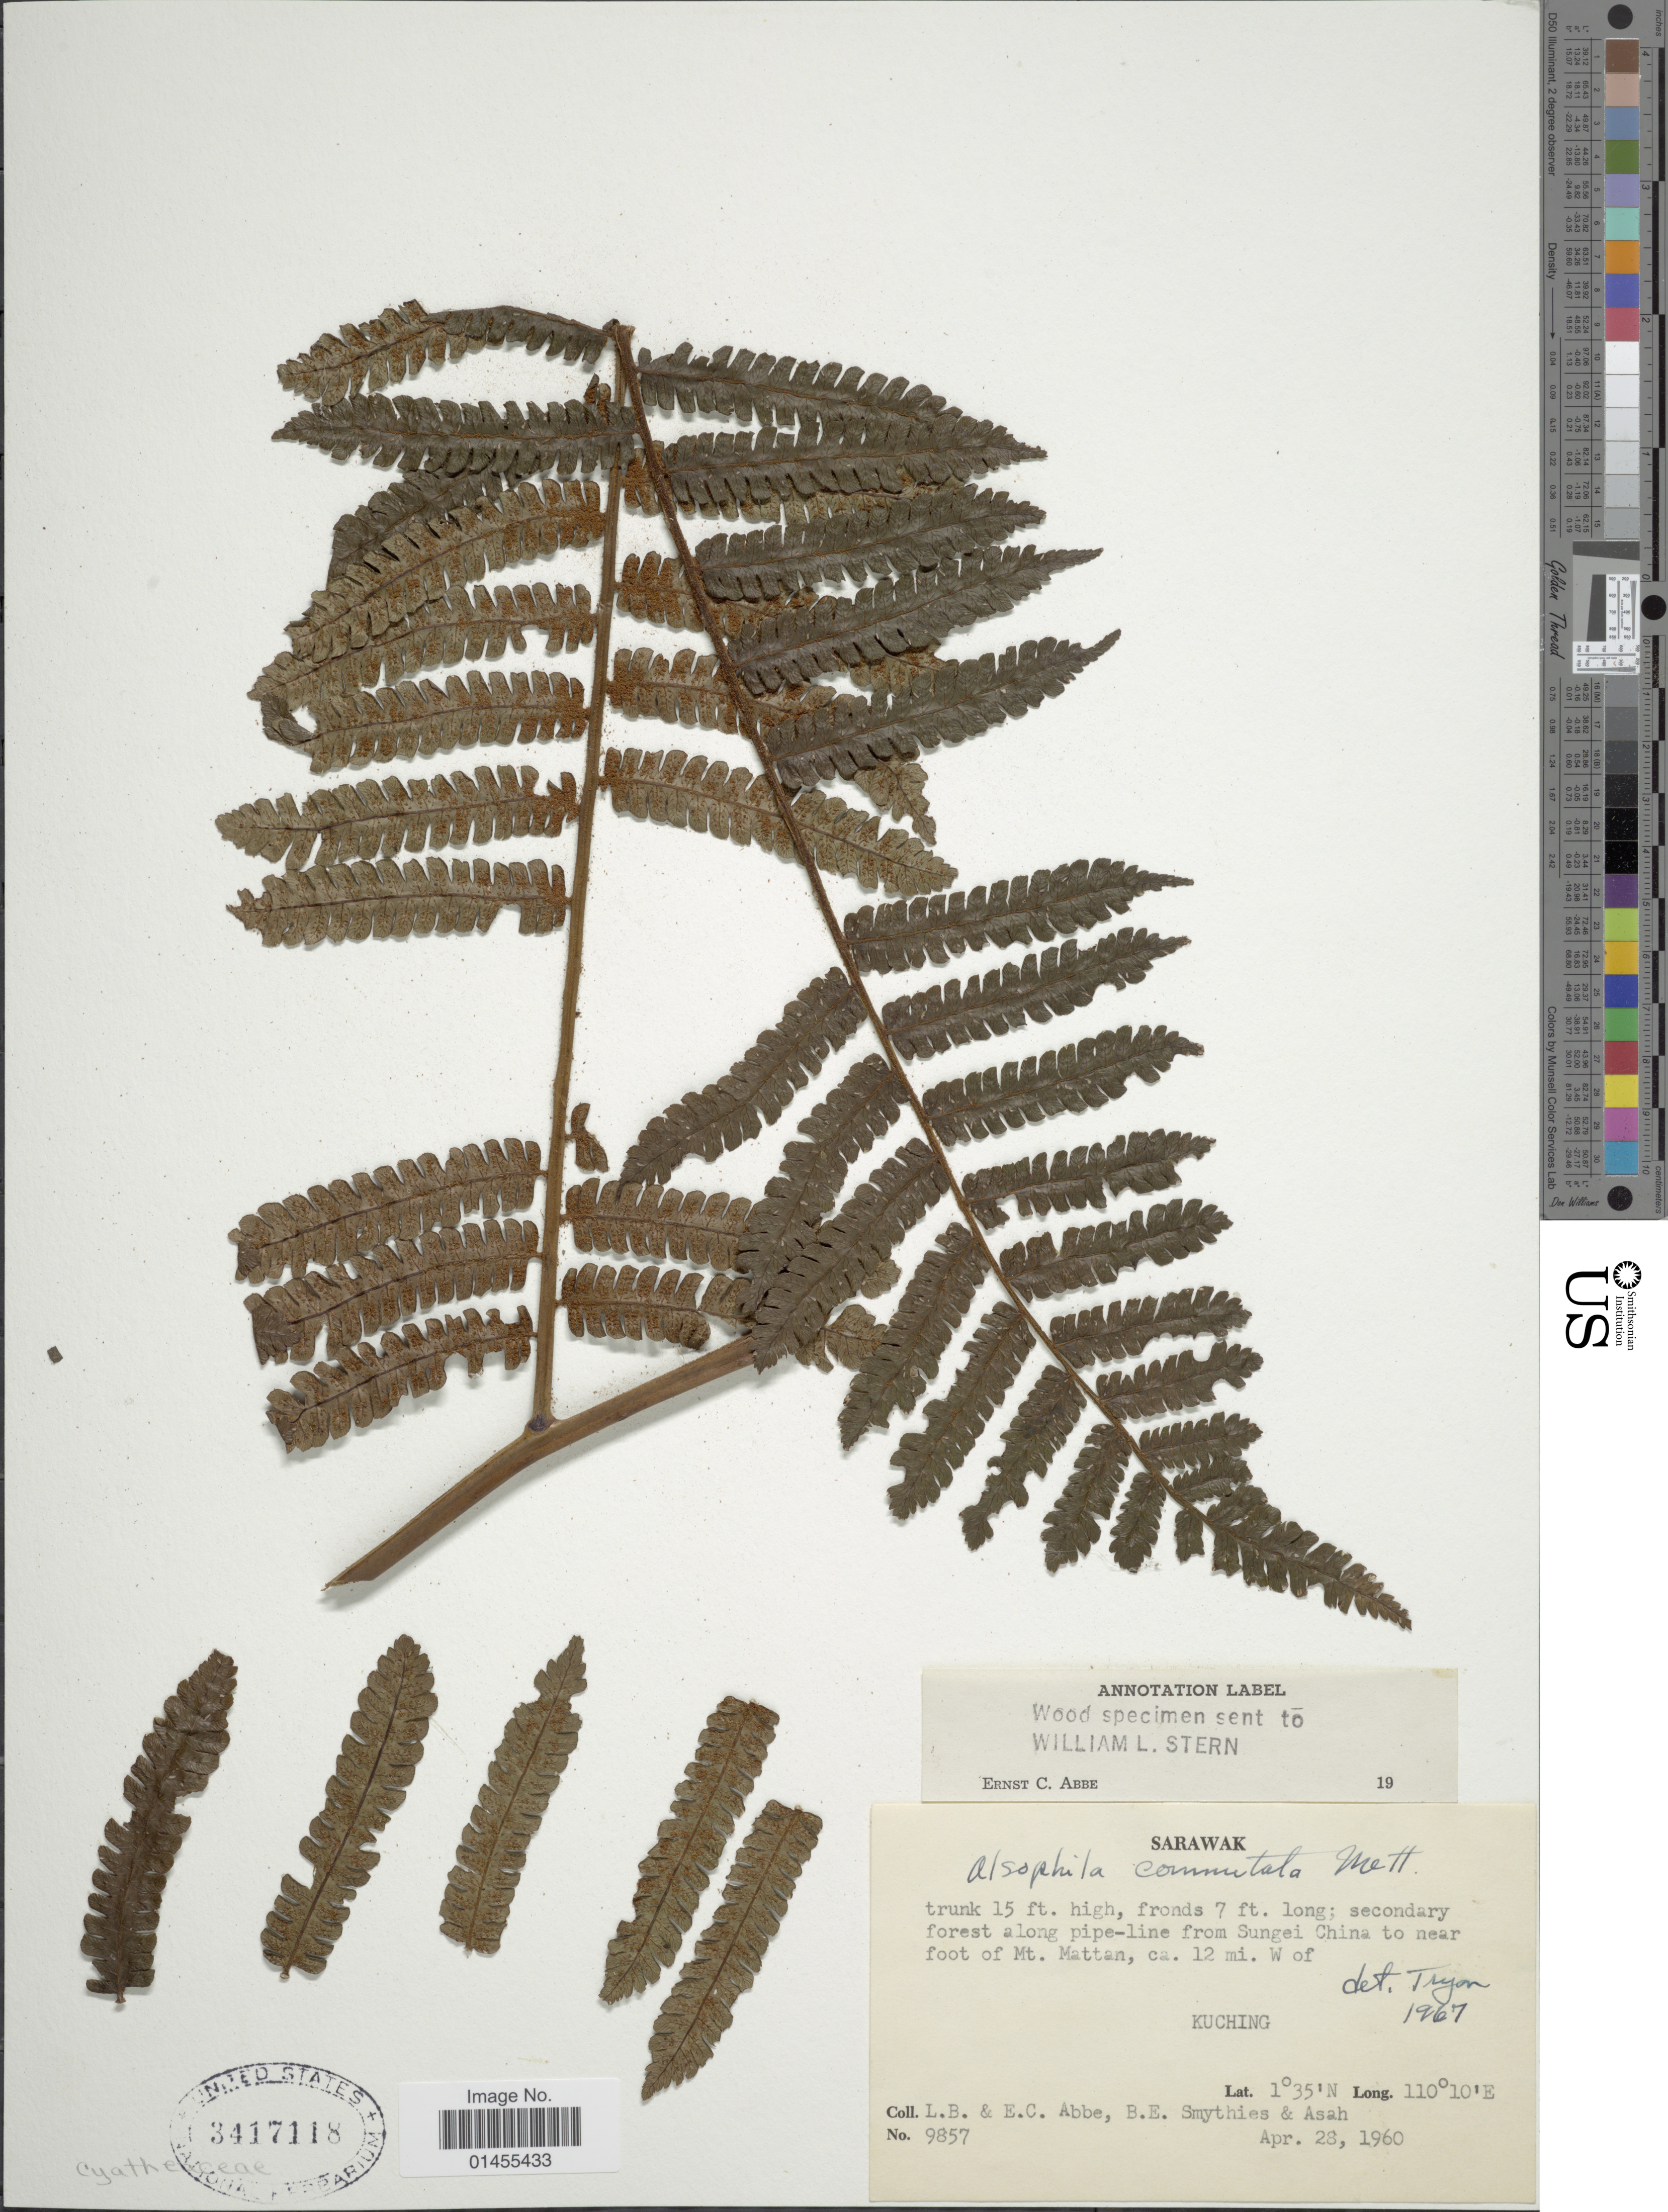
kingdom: Plantae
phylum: Tracheophyta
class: Polypodiopsida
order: Cyatheales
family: Cyatheaceae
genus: Alsophila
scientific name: Alsophila commutata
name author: Mett.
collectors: L. B. Abbe, E. C. Abbe, B.E. Smythies & Asah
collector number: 9857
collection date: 1960-04-28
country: Malaysia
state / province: Sarawak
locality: Secondary forest along pipe-line from Sungei China to near foot of Mt. Mattan, ca 12 mi. W. of. Kuching.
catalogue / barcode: US 3417118